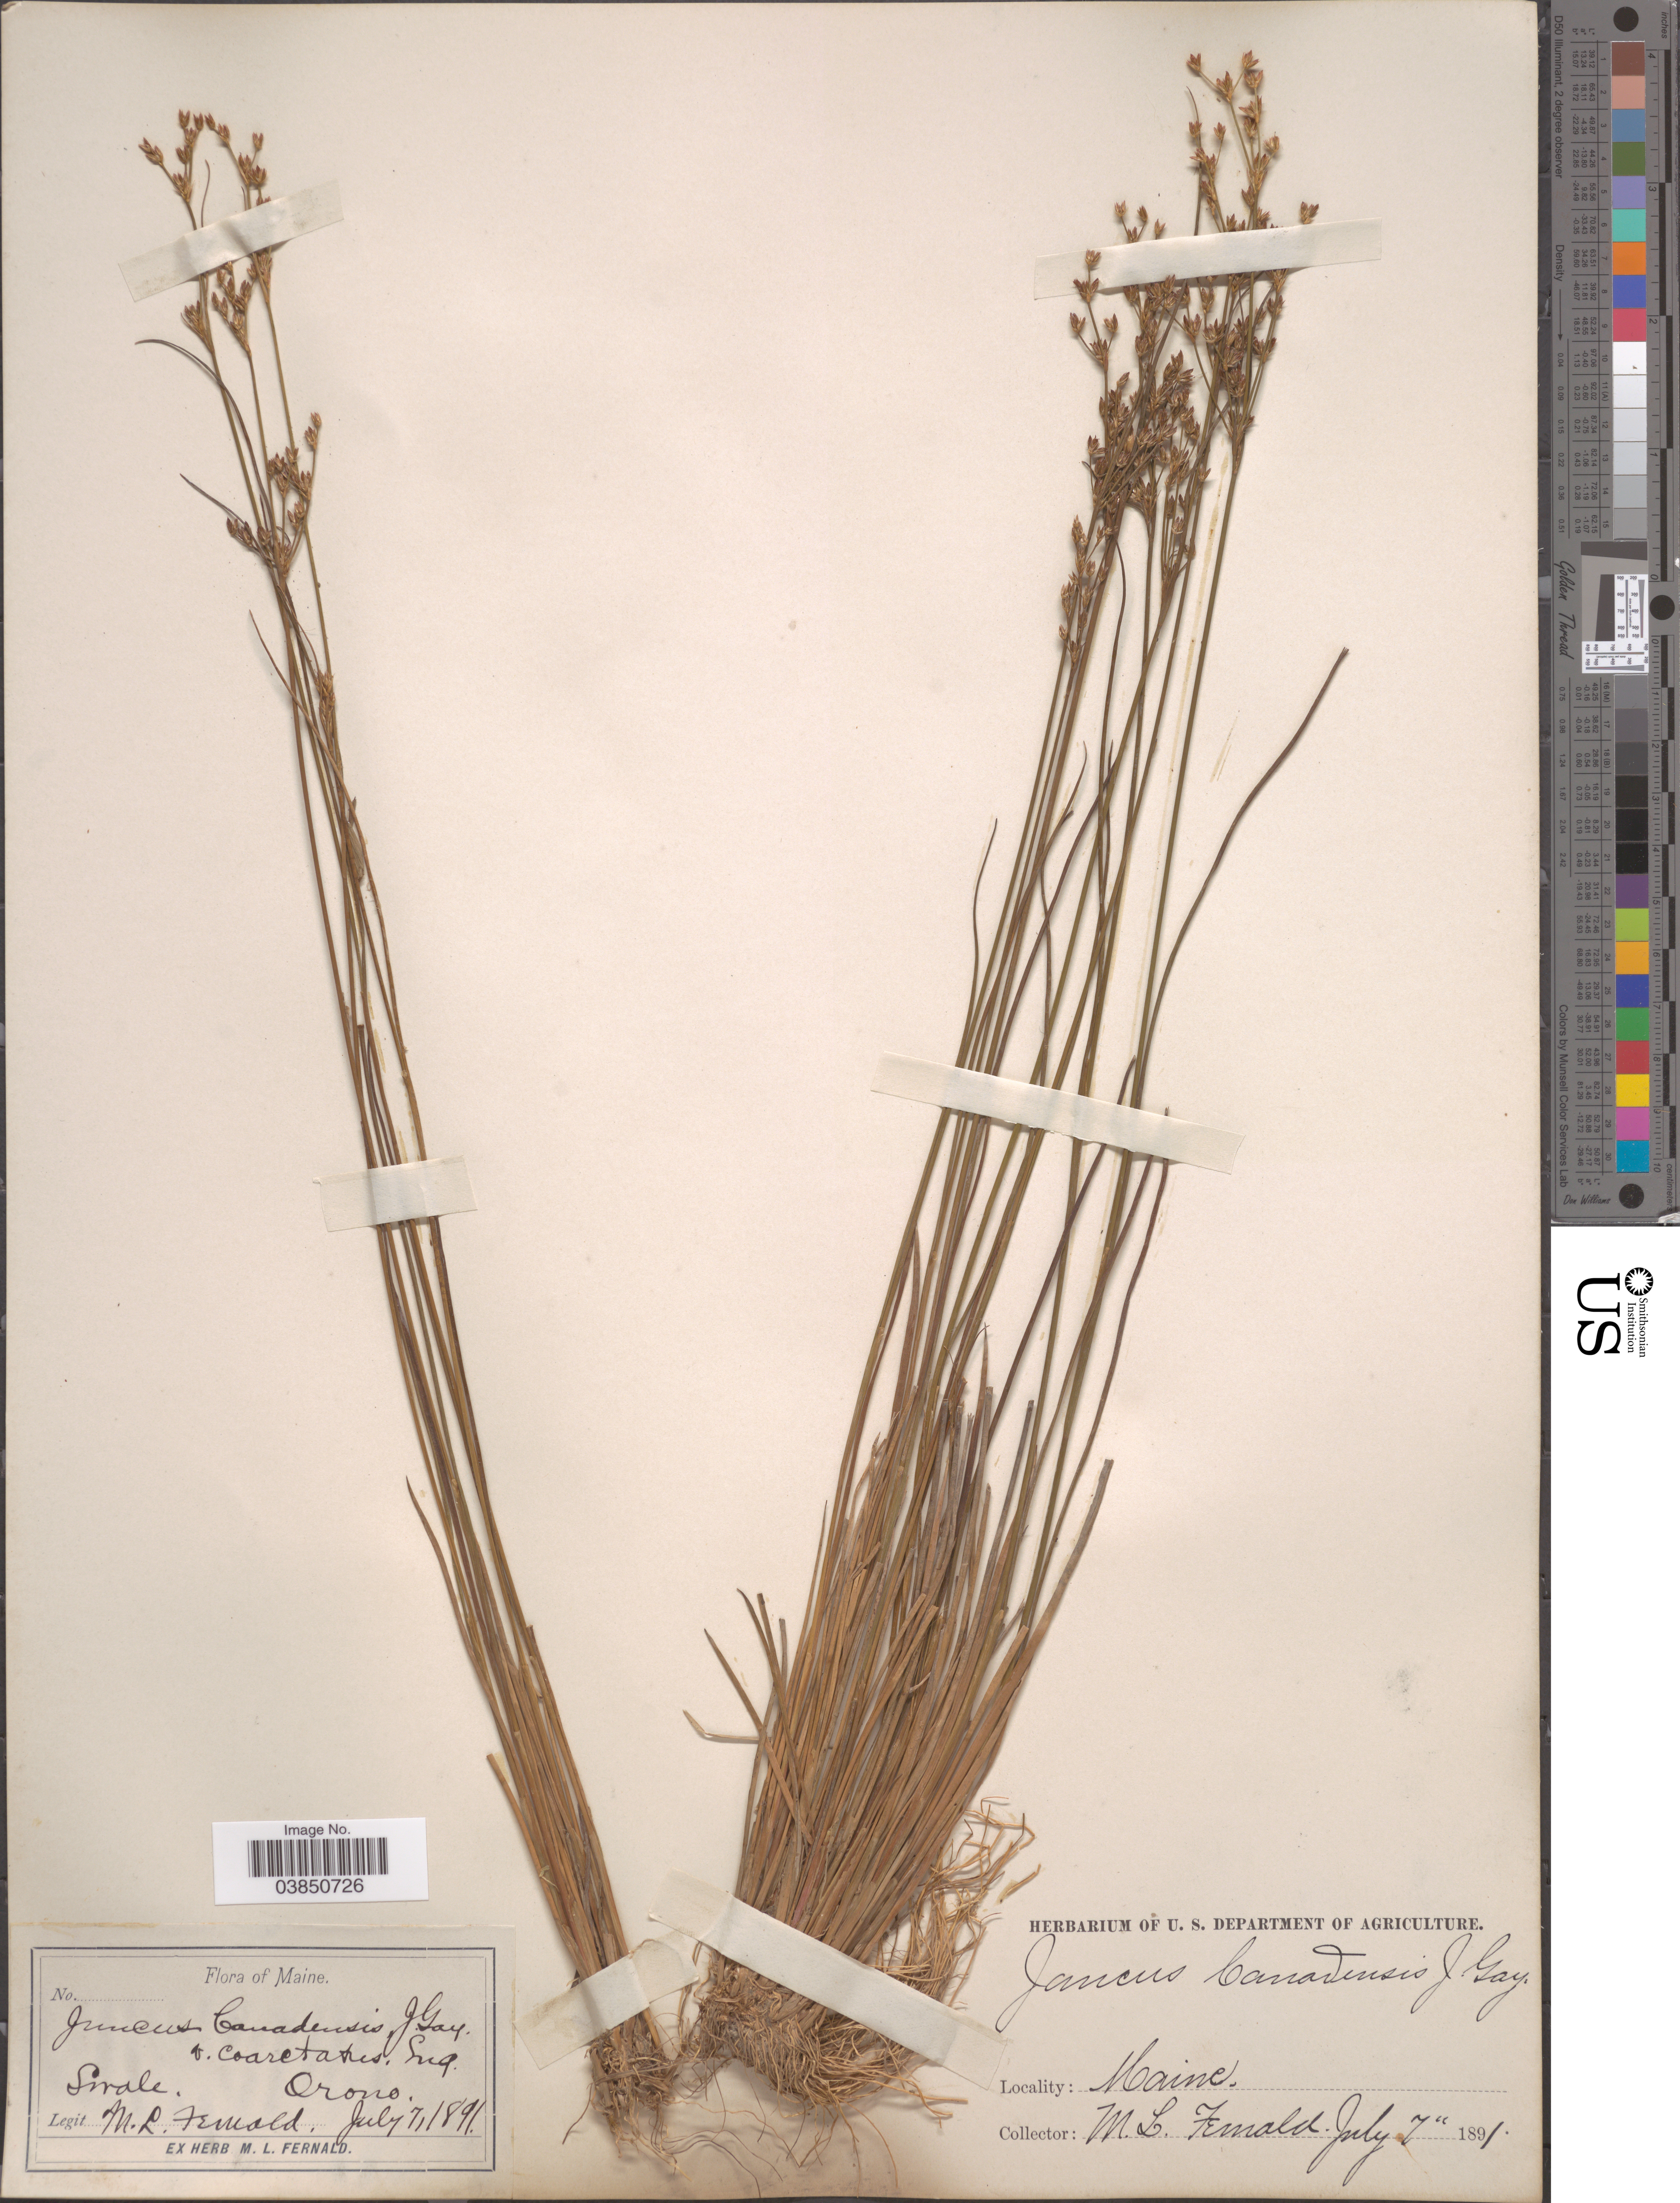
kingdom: Plantae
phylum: Tracheophyta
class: Liliopsida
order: Poales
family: Juncaceae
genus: Juncus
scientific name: Juncus brevicaudatus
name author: (Engelm.) Fernald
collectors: M. L. Fernald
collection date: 1891-07-07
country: United States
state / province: Maine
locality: Swale. Orono.